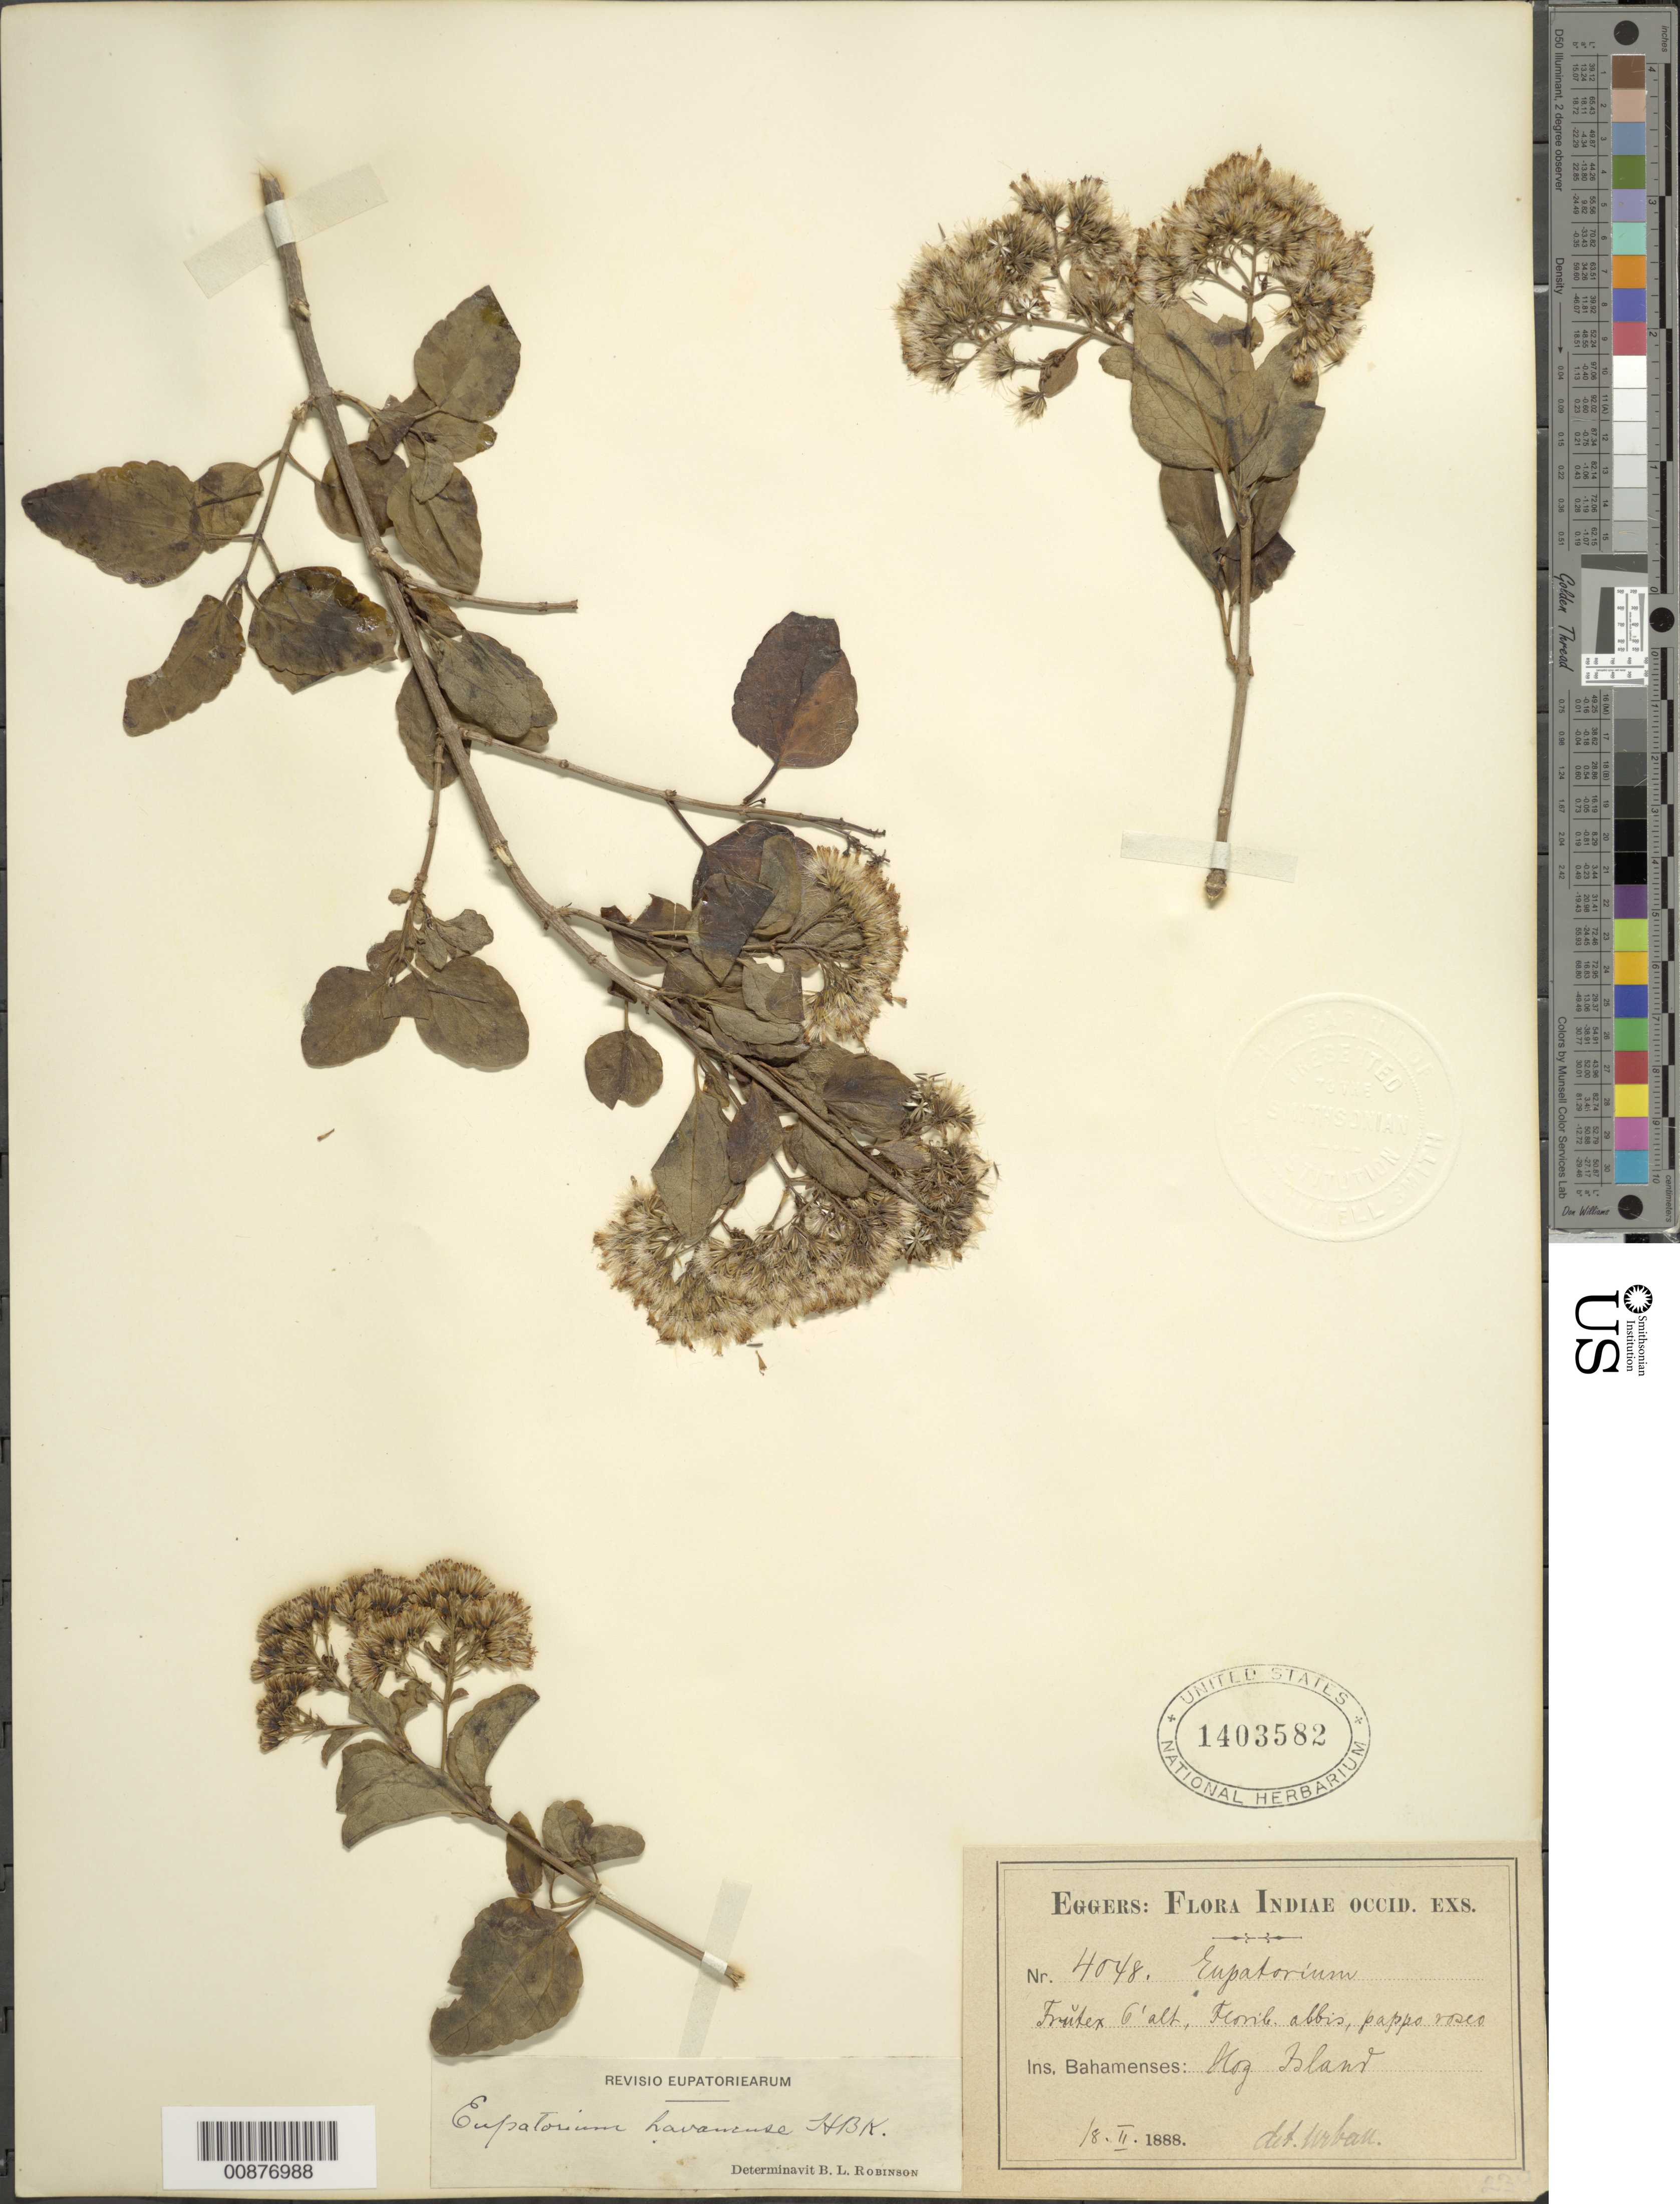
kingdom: Plantae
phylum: Tracheophyta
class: Magnoliopsida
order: Asterales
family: Asteraceae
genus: Ageratina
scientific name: Ageratina havanensis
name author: (Kunth) R.M. King & H. Rob.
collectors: H. F. A. von Eggers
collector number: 4048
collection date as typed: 18 Feb 1888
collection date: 1888-02-18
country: Bahamas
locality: Hog Island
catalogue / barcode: US 1403582